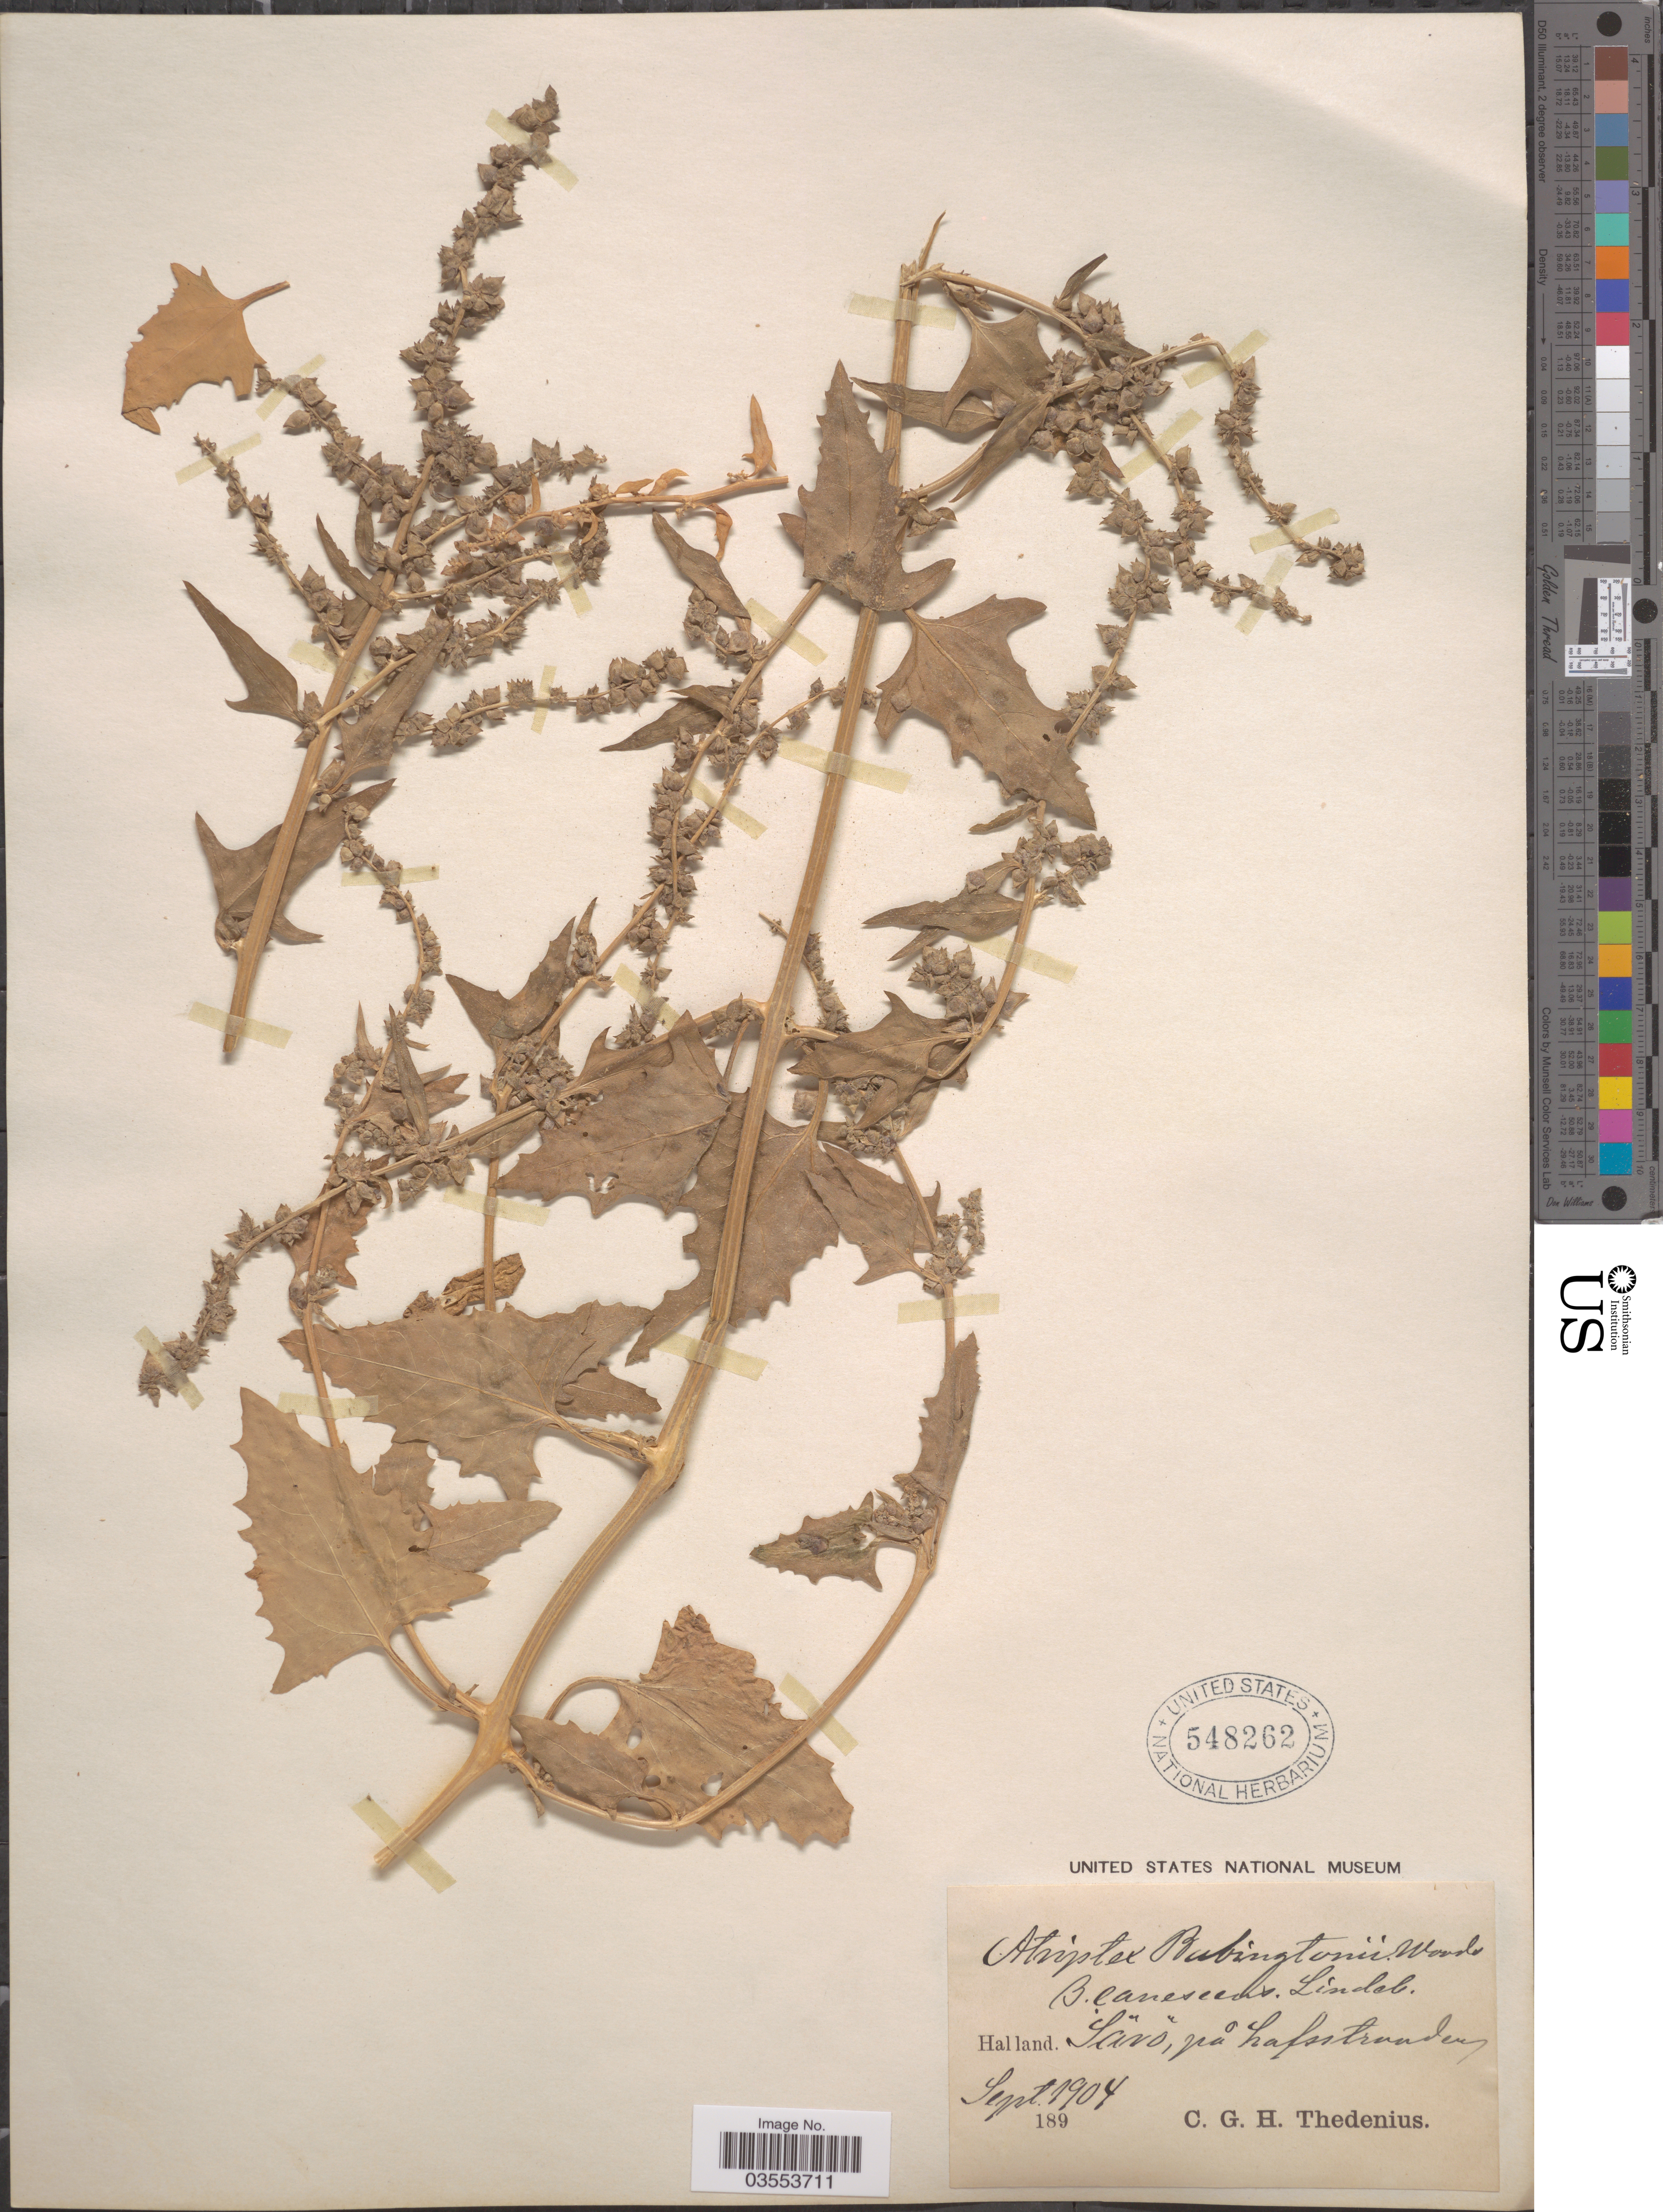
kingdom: Plantae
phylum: Tracheophyta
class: Magnoliopsida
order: Caryophyllales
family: Amaranthaceae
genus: Atriplex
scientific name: Atriplex babingtonii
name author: J. Woods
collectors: C. Thedenius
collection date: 1904-09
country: Sweden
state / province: Halland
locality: Särö, på hafsstranden.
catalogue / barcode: US 548262